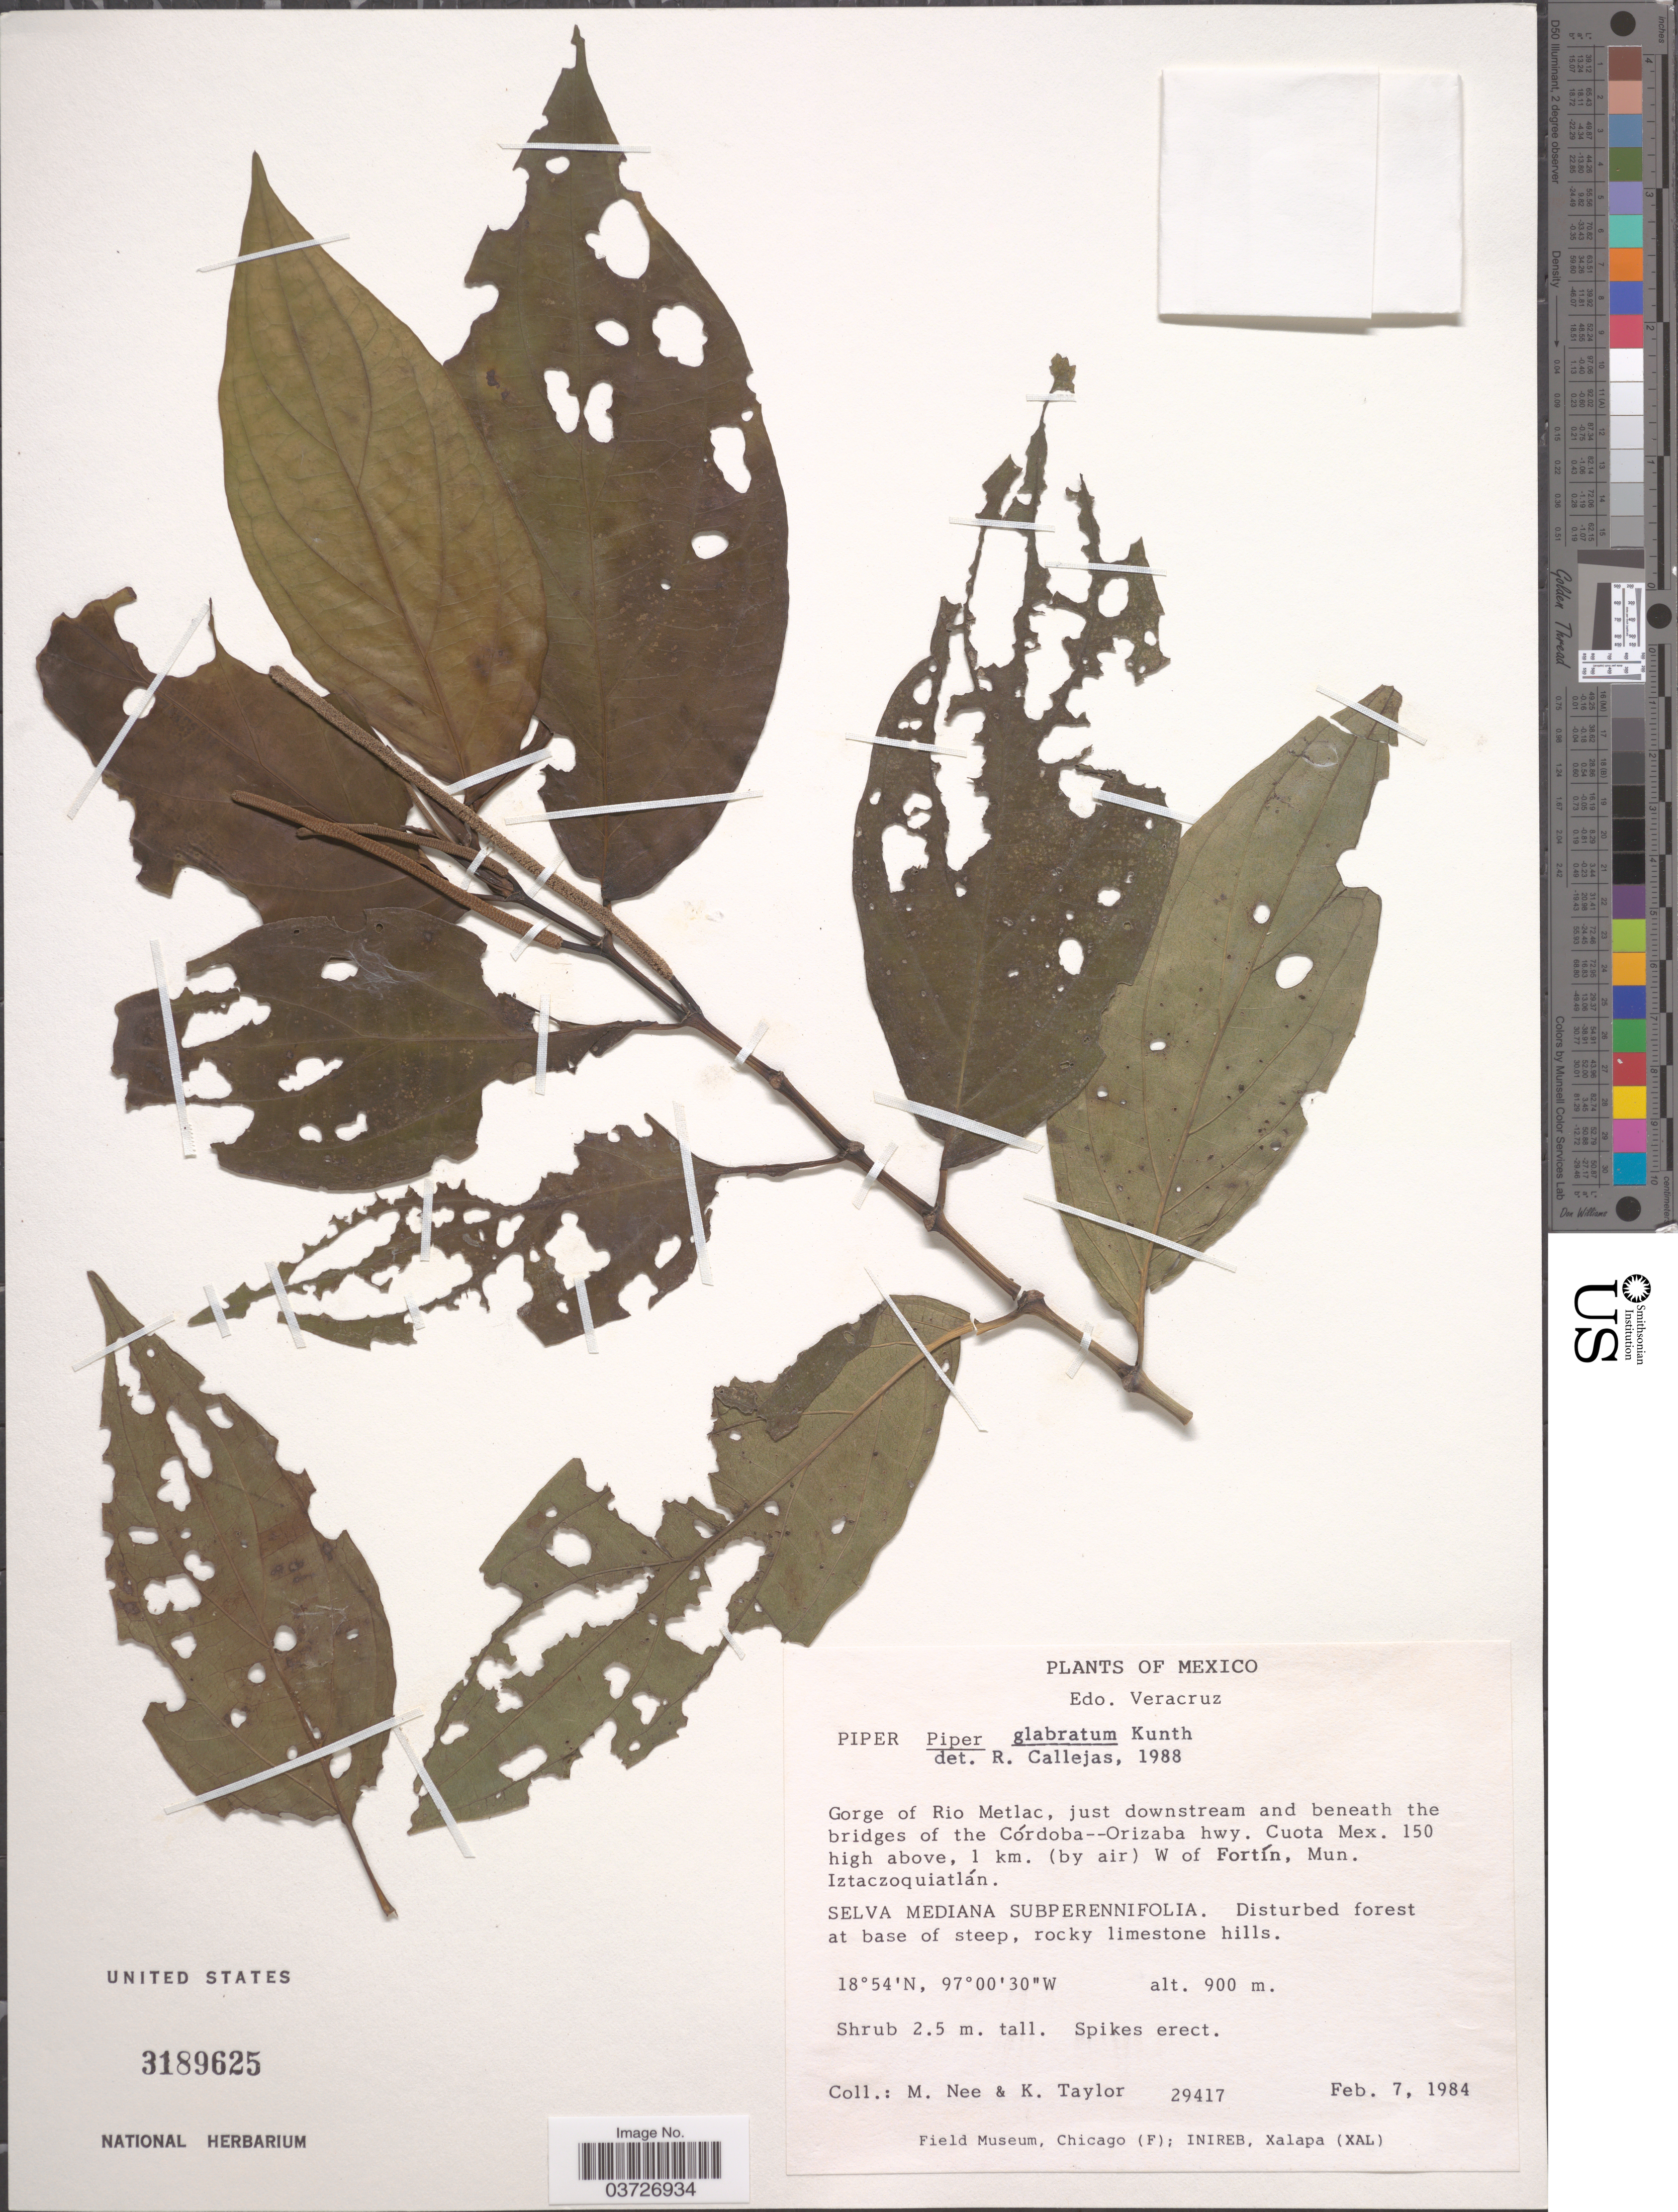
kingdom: Plantae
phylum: Tracheophyta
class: Magnoliopsida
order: Piperales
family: Piperaceae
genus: Piper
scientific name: Piper glabratum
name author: Kunth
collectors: M. Nee & K. Taylor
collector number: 29417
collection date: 1984-02-07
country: Mexico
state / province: Veracruz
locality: Edo. Veracruz. Gorge of Rio Metlac, just downstream and beneath the bridges of the Córdoba--Orizaba hwy. Cuota Mex. 150 high above, 1 km. (by air) W of Fortín, Mun. Iztaczoquiatlán.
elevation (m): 900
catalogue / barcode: US 3189625